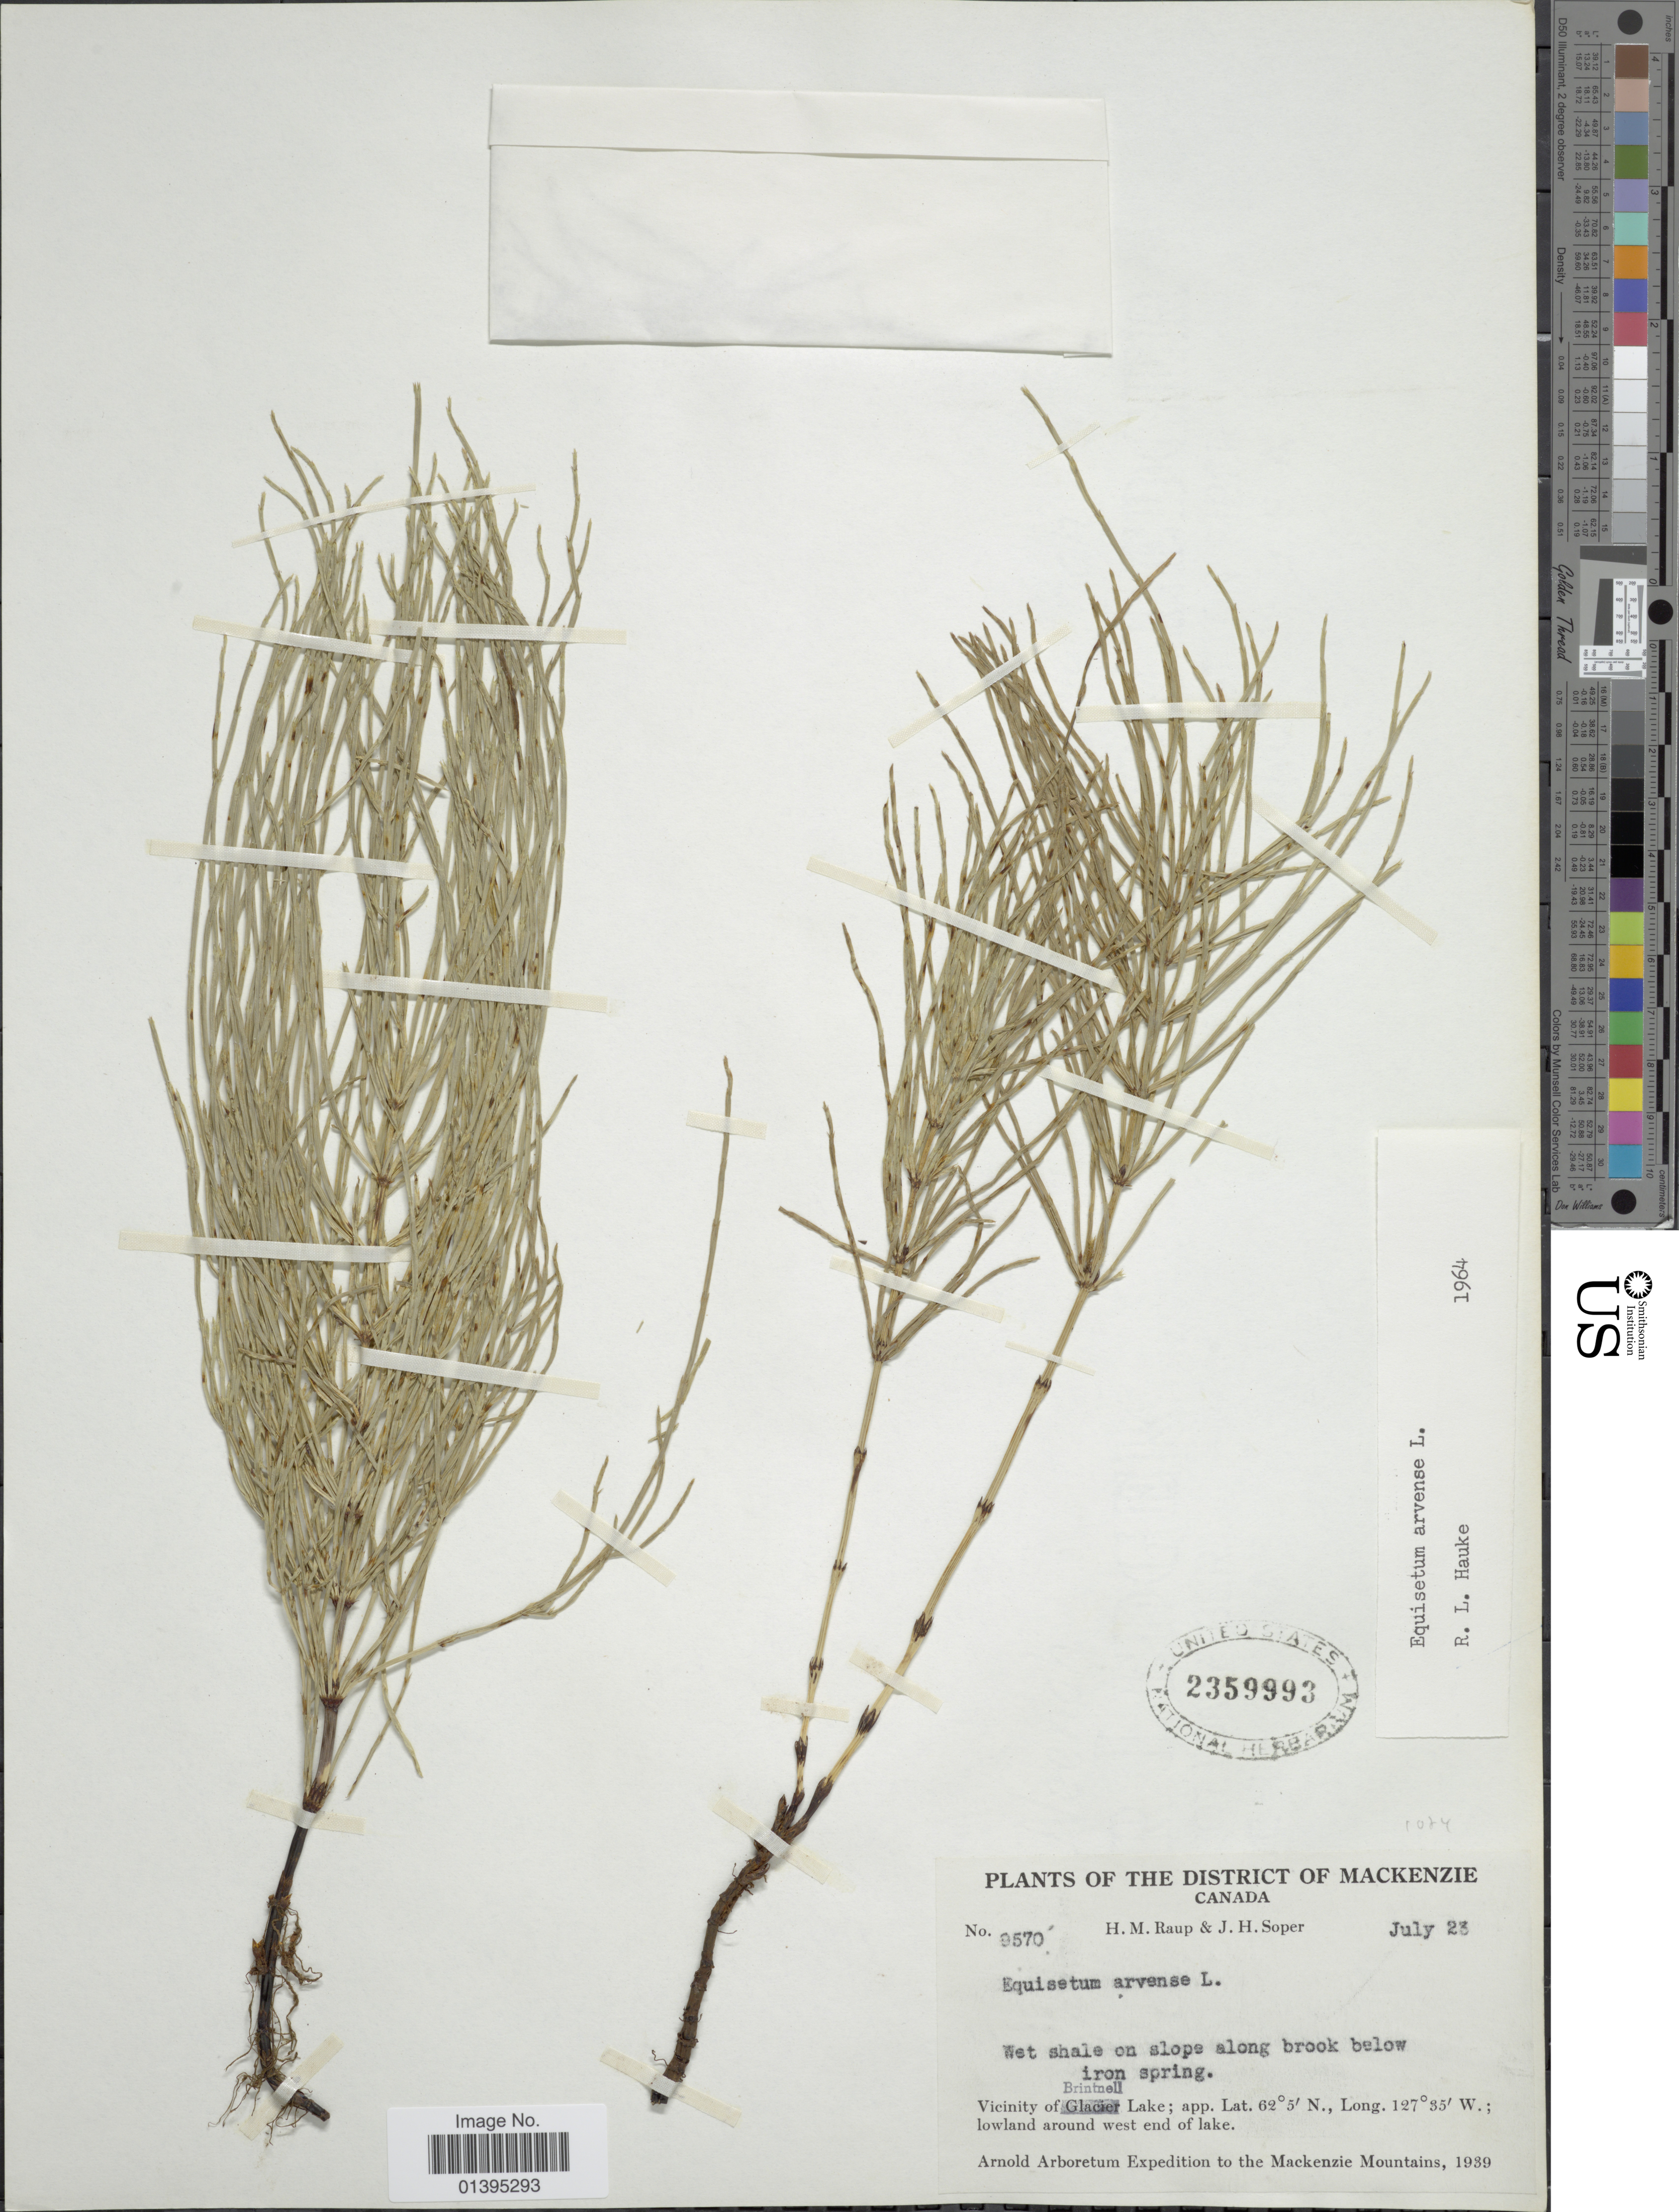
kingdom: Plantae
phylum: Tracheophyta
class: Polypodiopsida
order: Equisetales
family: Equisetaceae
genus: Equisetum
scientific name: Equisetum arvense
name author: L.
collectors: H. Raup & J. H. Soper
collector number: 9570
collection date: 1939-07-23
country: Canada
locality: District of Mackenzie, Vicinity of Brintnell Lake, lowland around west end of lake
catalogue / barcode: US 2359993